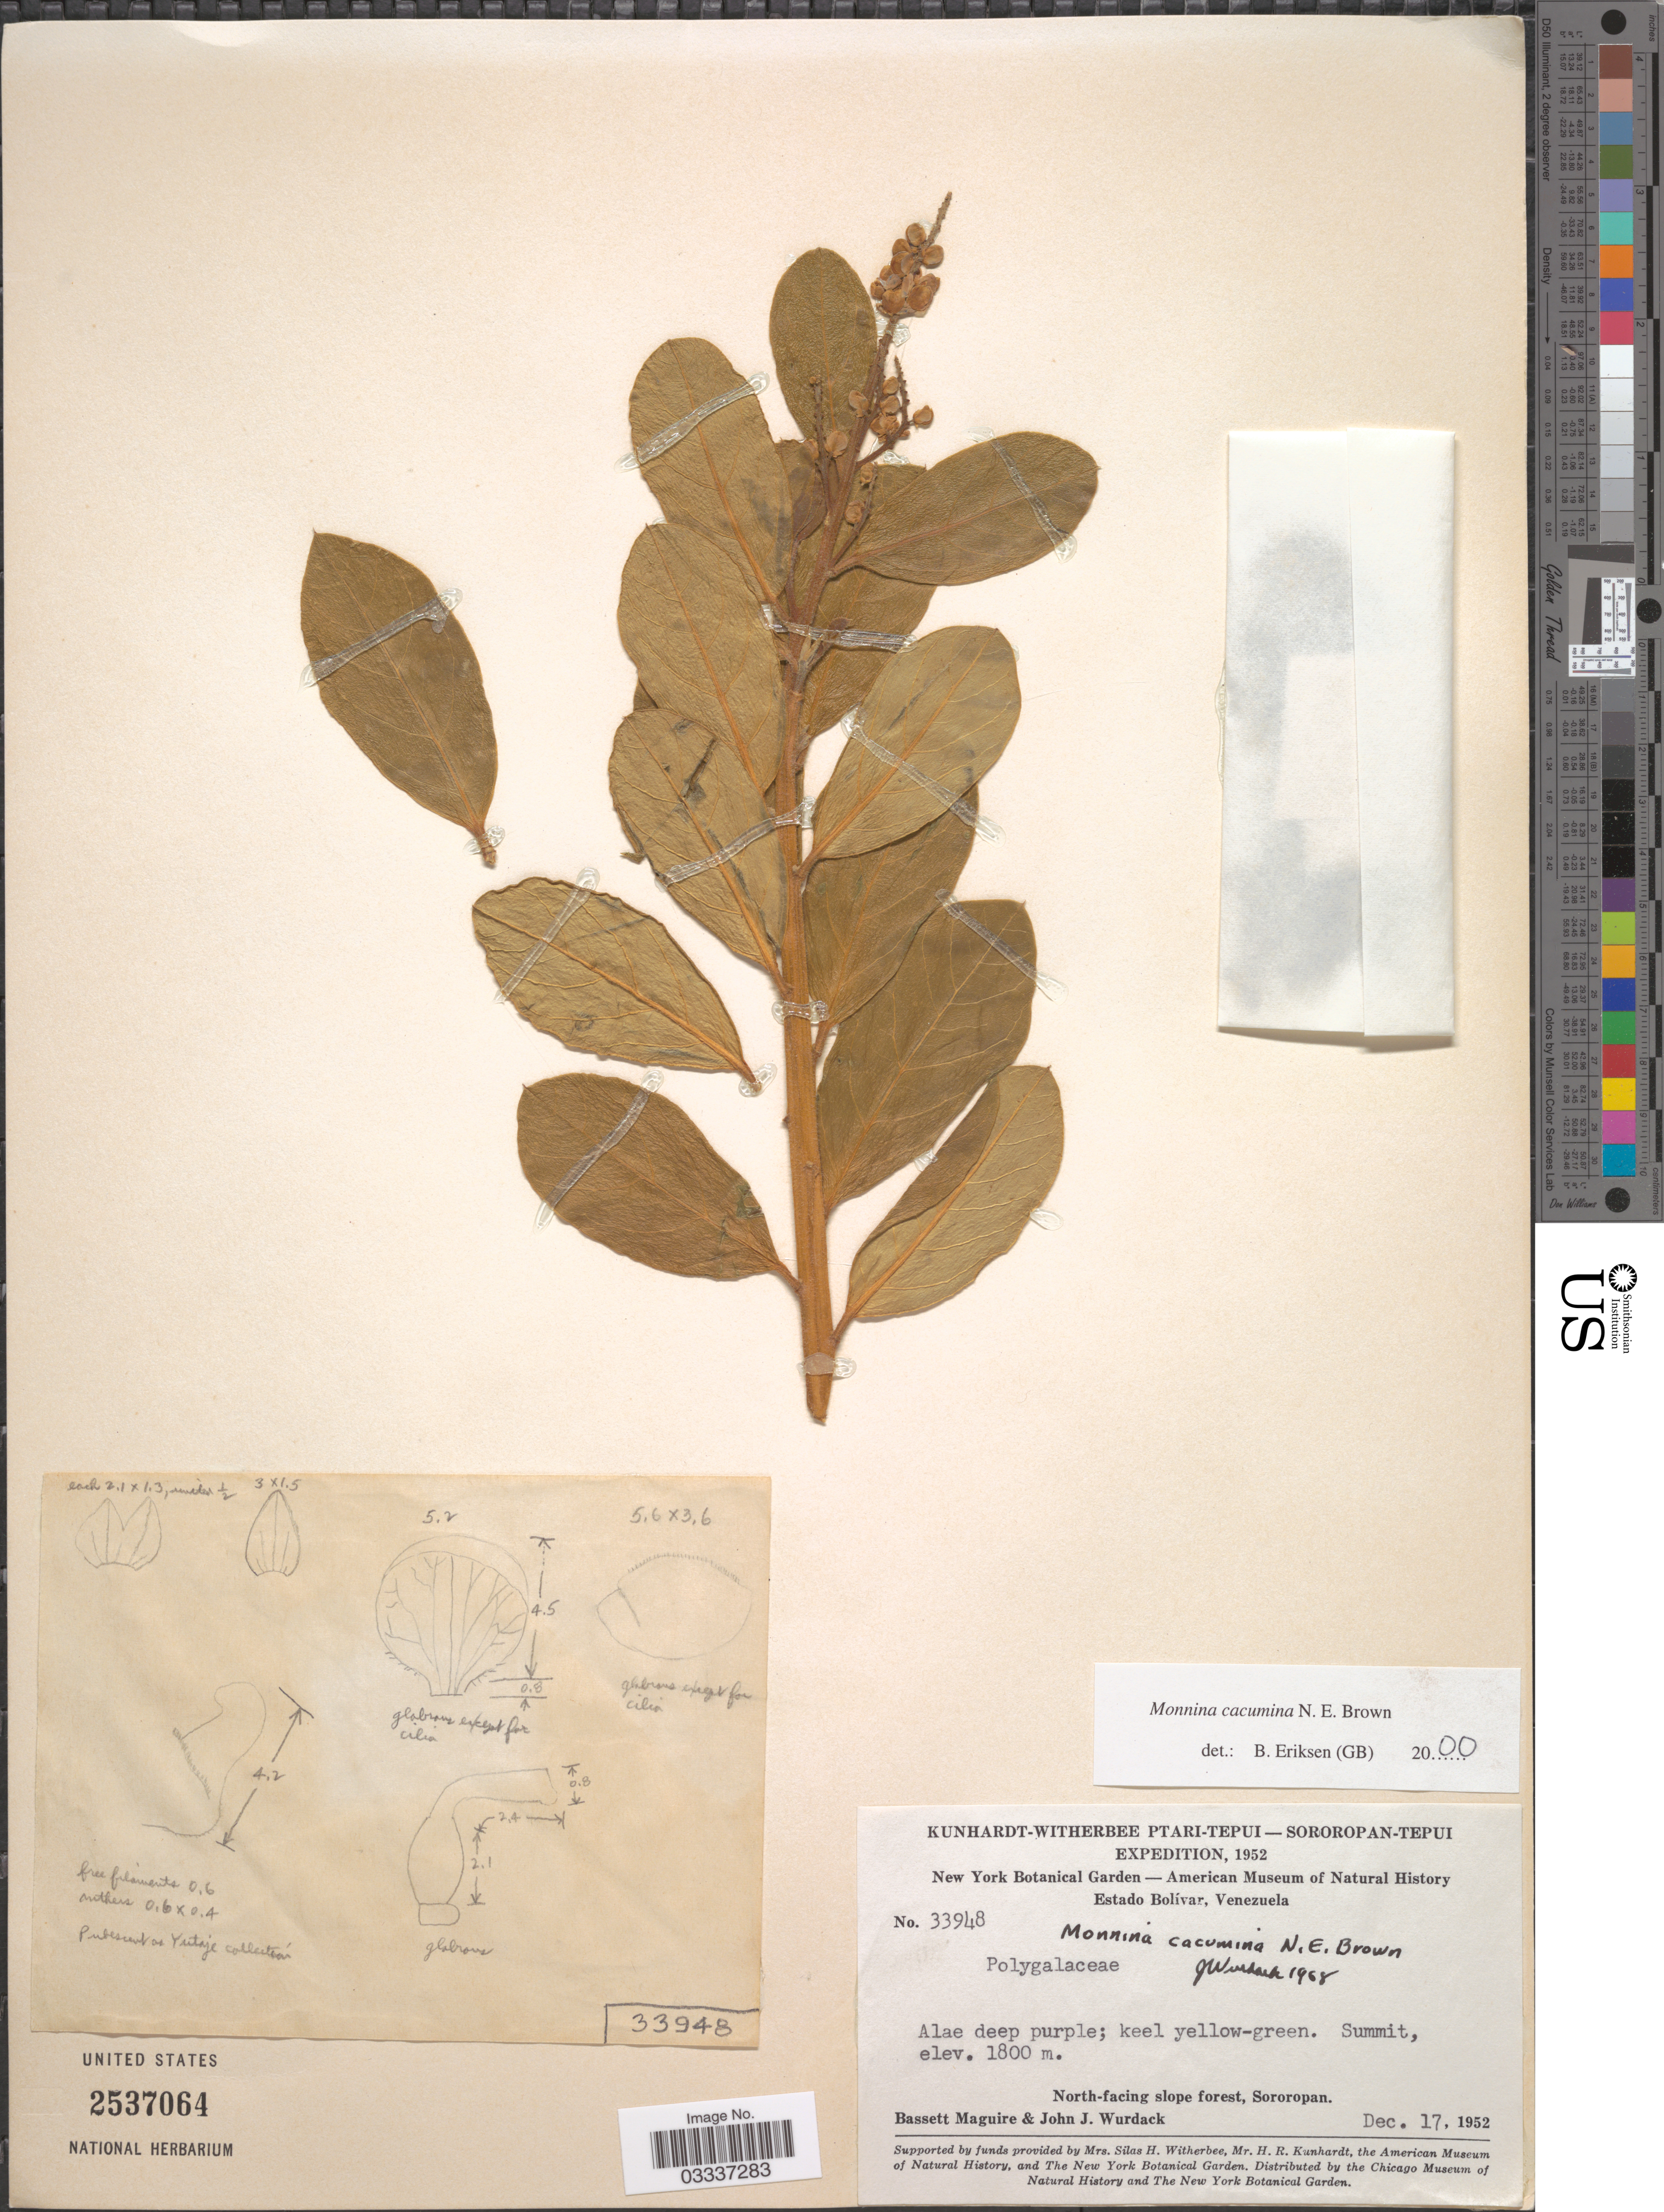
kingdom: Plantae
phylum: Tracheophyta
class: Magnoliopsida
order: Fabales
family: Polygalaceae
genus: Monnina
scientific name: Monnina cacumina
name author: N.E. Br.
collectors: B. Maguire & J. J. Wurdack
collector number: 33948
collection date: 1952-12-17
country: Venezuela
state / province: Bolivar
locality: Ptari-Tepui-Sororopan-Tepui, North-facing slope forest, Sororopan.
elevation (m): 1800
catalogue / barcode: US 2537064